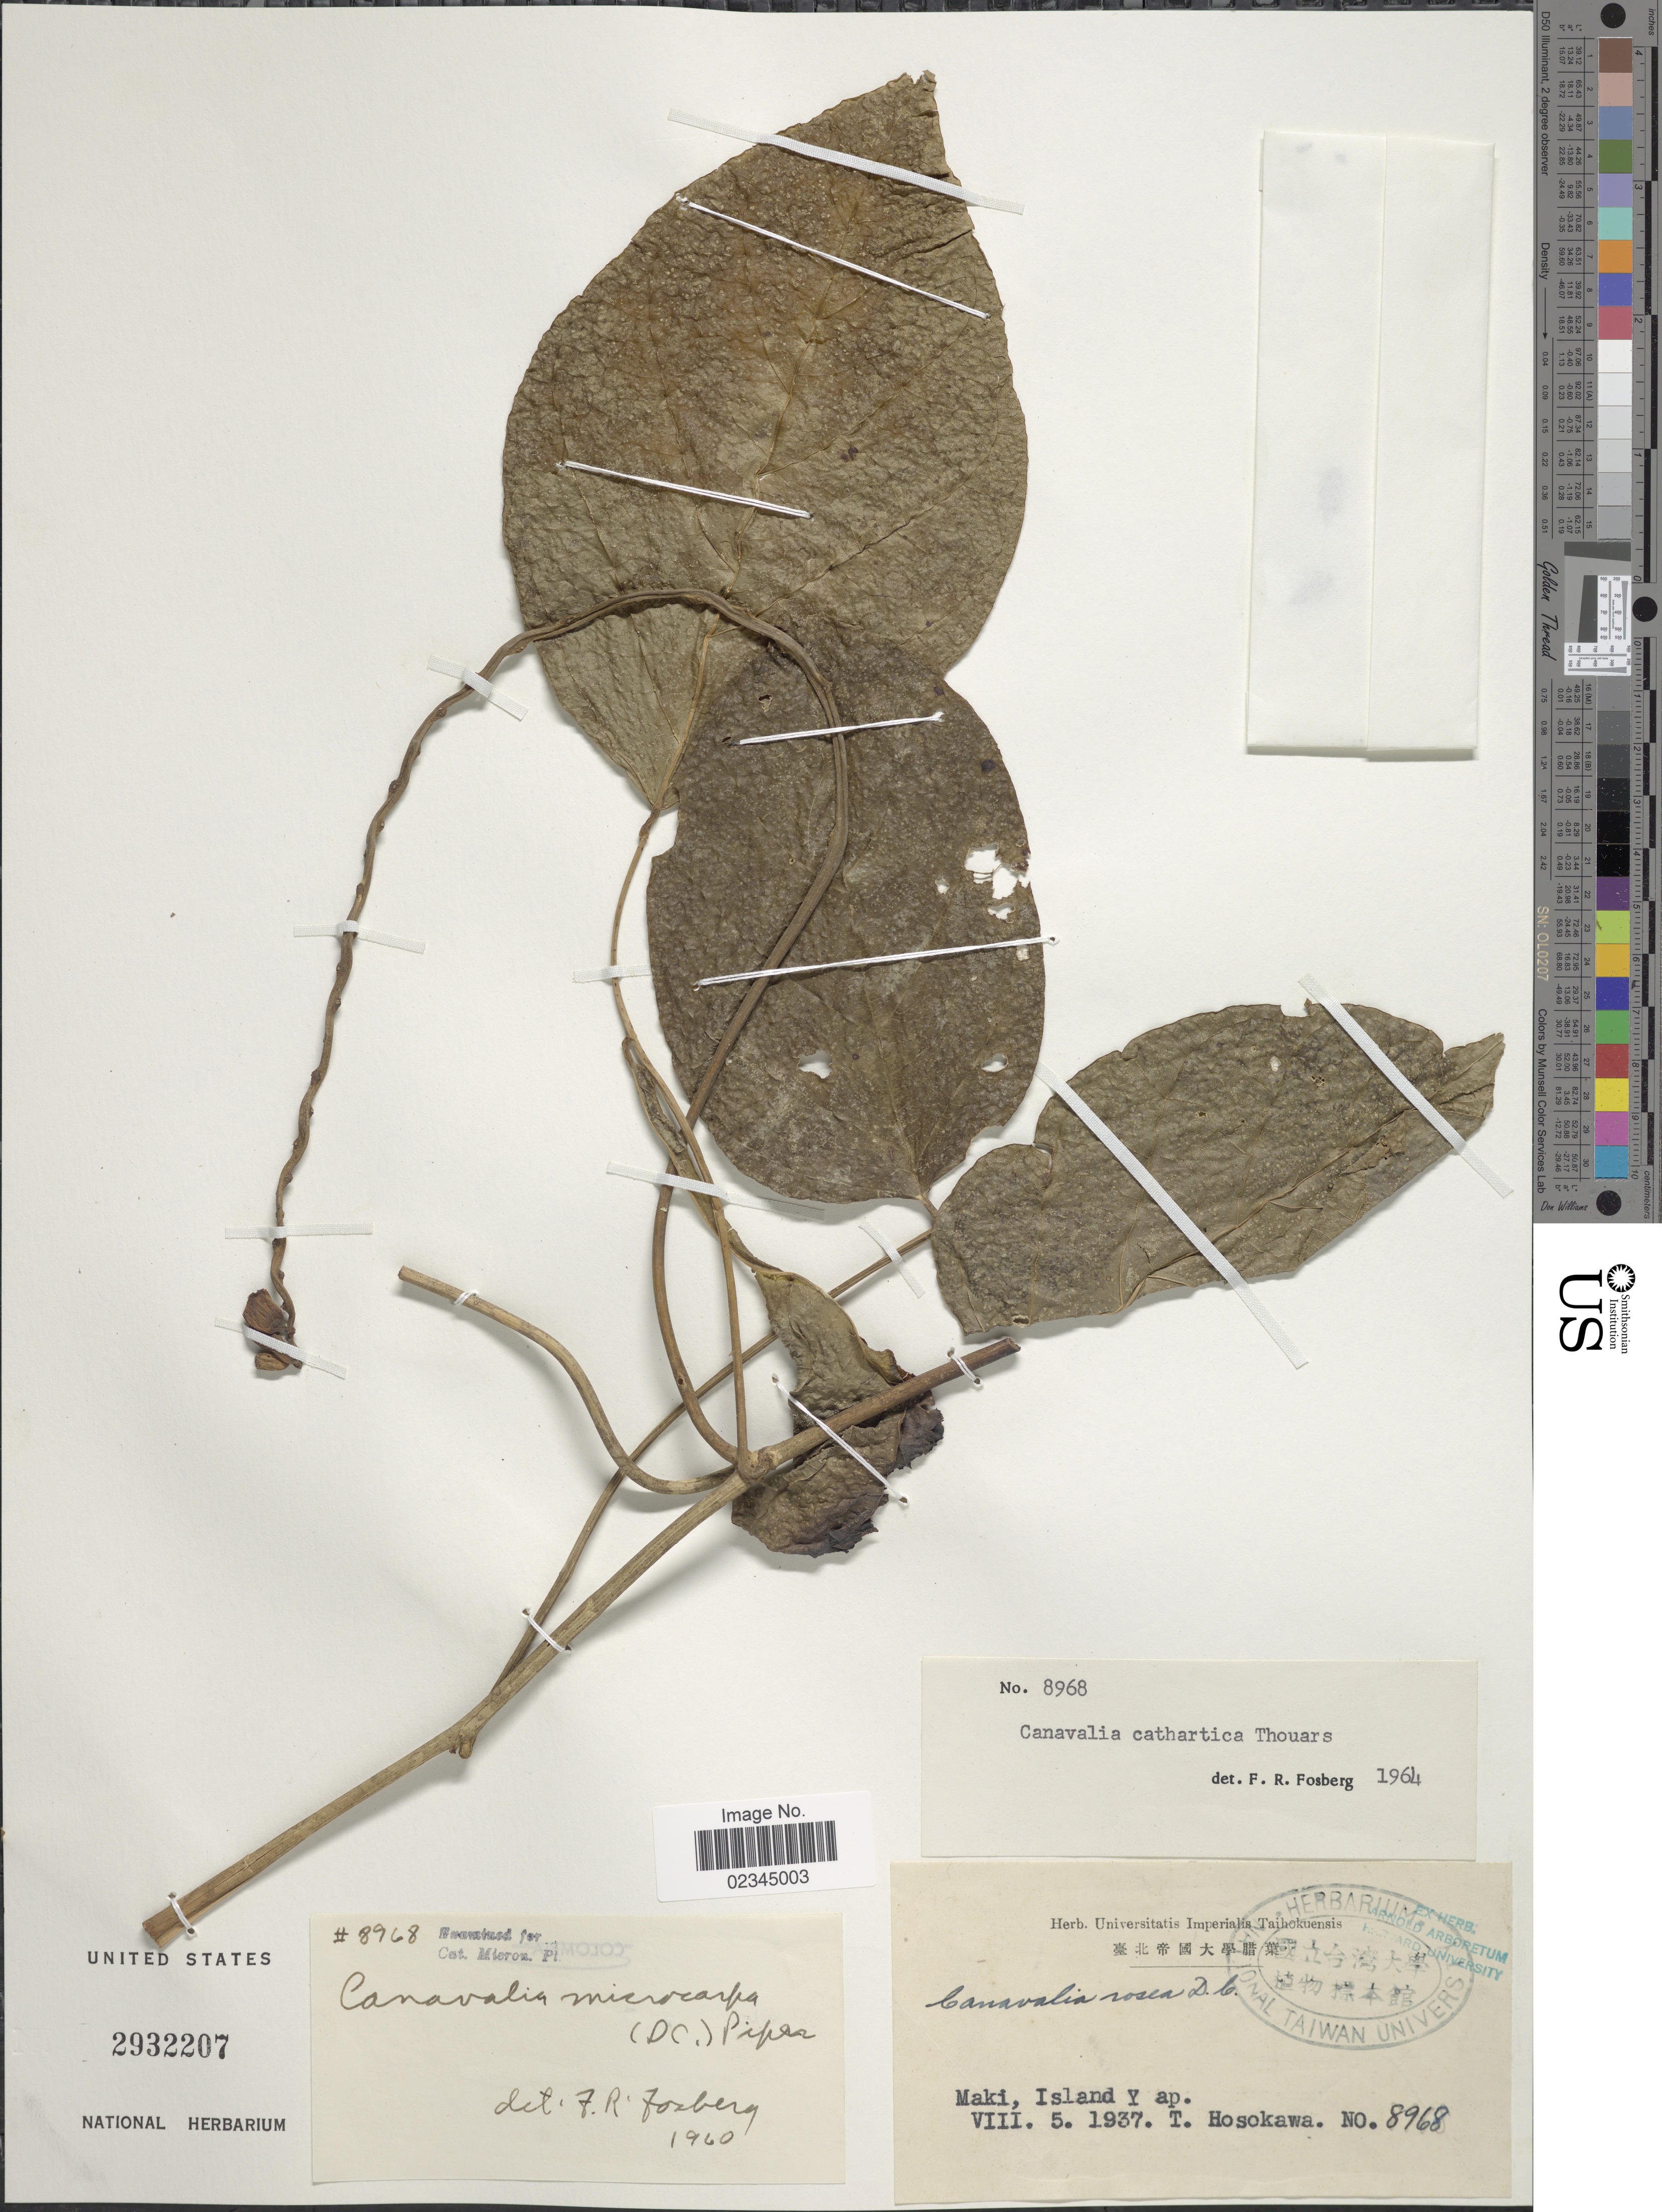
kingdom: Plantae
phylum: Tracheophyta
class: Magnoliopsida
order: Fabales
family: Fabaceae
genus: Canavalia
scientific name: Canavalia cathartica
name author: Thouars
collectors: T. Hosokawa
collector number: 8968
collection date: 1937-08-05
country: Micronesia, Federated States of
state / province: Yap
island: Yap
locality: Maki, Island Yap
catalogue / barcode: US 2932207